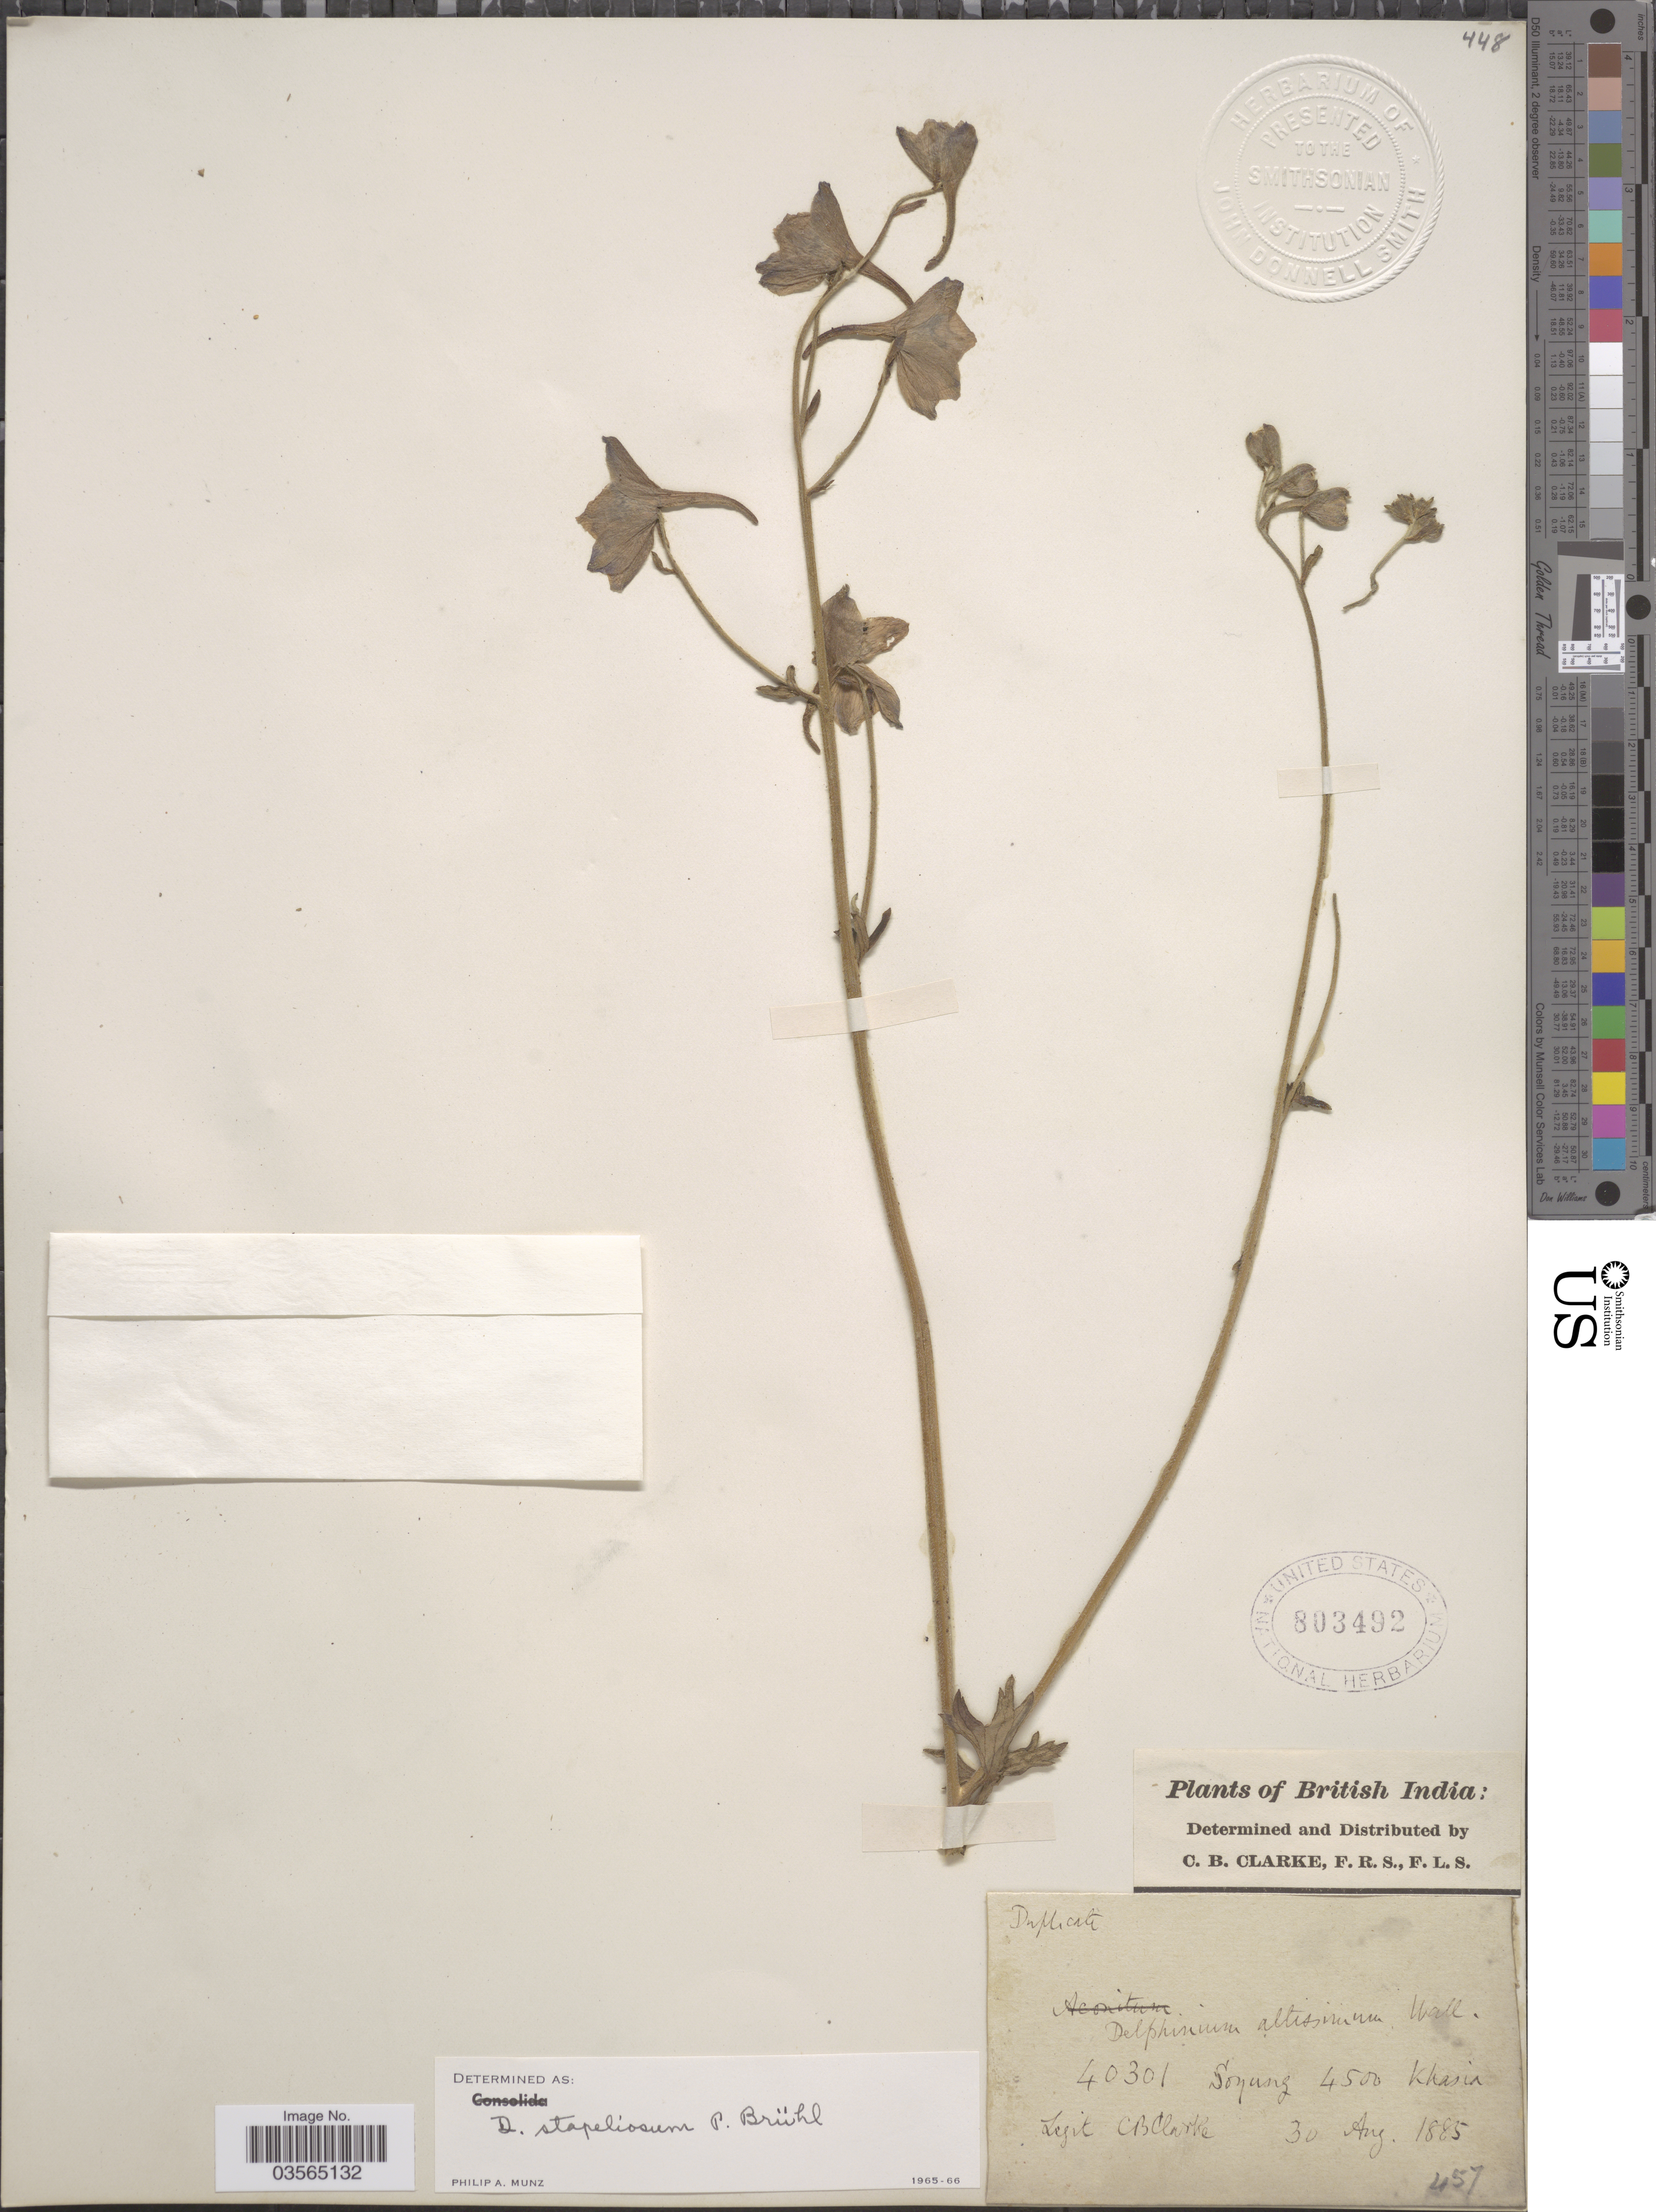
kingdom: Plantae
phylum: Tracheophyta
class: Magnoliopsida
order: Ranunculales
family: Ranunculaceae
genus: Delphinium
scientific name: Delphinium staphisagria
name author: L.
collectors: C. B. Clarke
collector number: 40301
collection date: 1885-08-30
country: India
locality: British India. Soyung. Khasia.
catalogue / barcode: US 803492